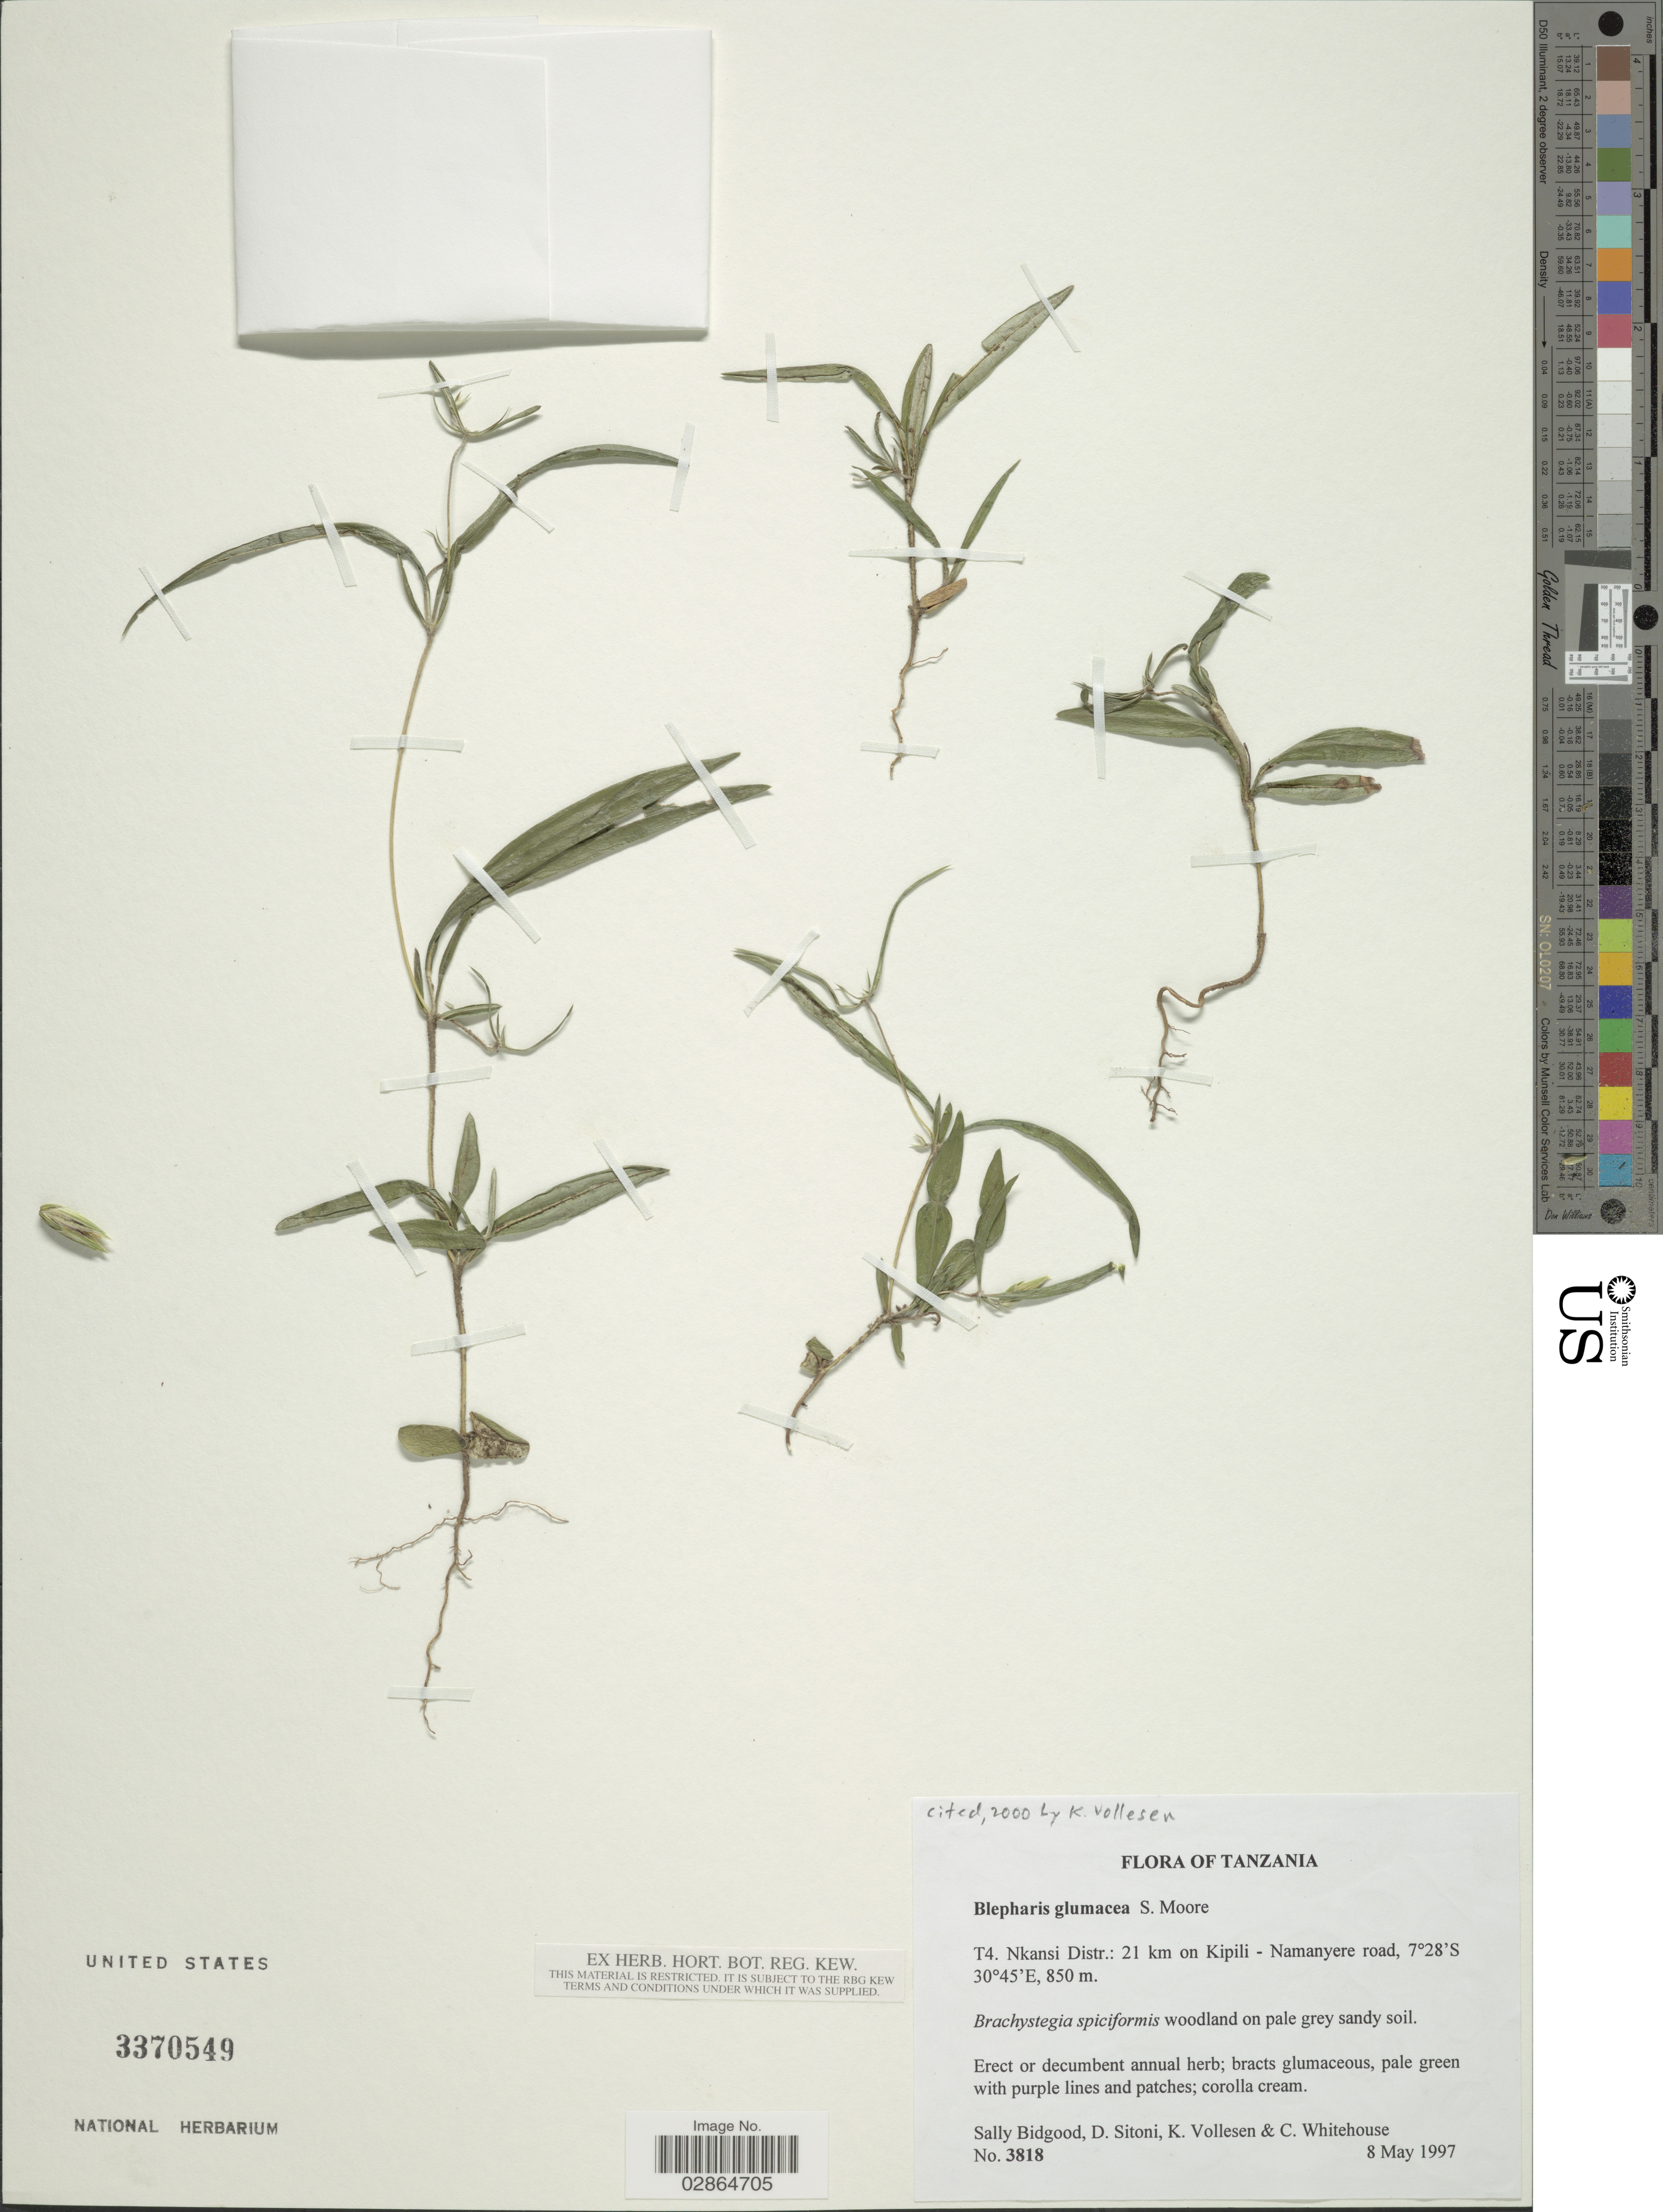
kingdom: Plantae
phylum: Tracheophyta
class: Magnoliopsida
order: Lamiales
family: Acanthaceae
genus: Blepharis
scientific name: Blepharis glumacea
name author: S. Moore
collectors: S. Bidgood, D. Sitoni, K. Vollesen & C. Whitehouse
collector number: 3818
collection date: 1997-05-08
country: Tanzania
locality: T4. Nkansi Distr.: 21 km on Kipili - Namanyere road.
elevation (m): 850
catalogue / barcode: US 3370549